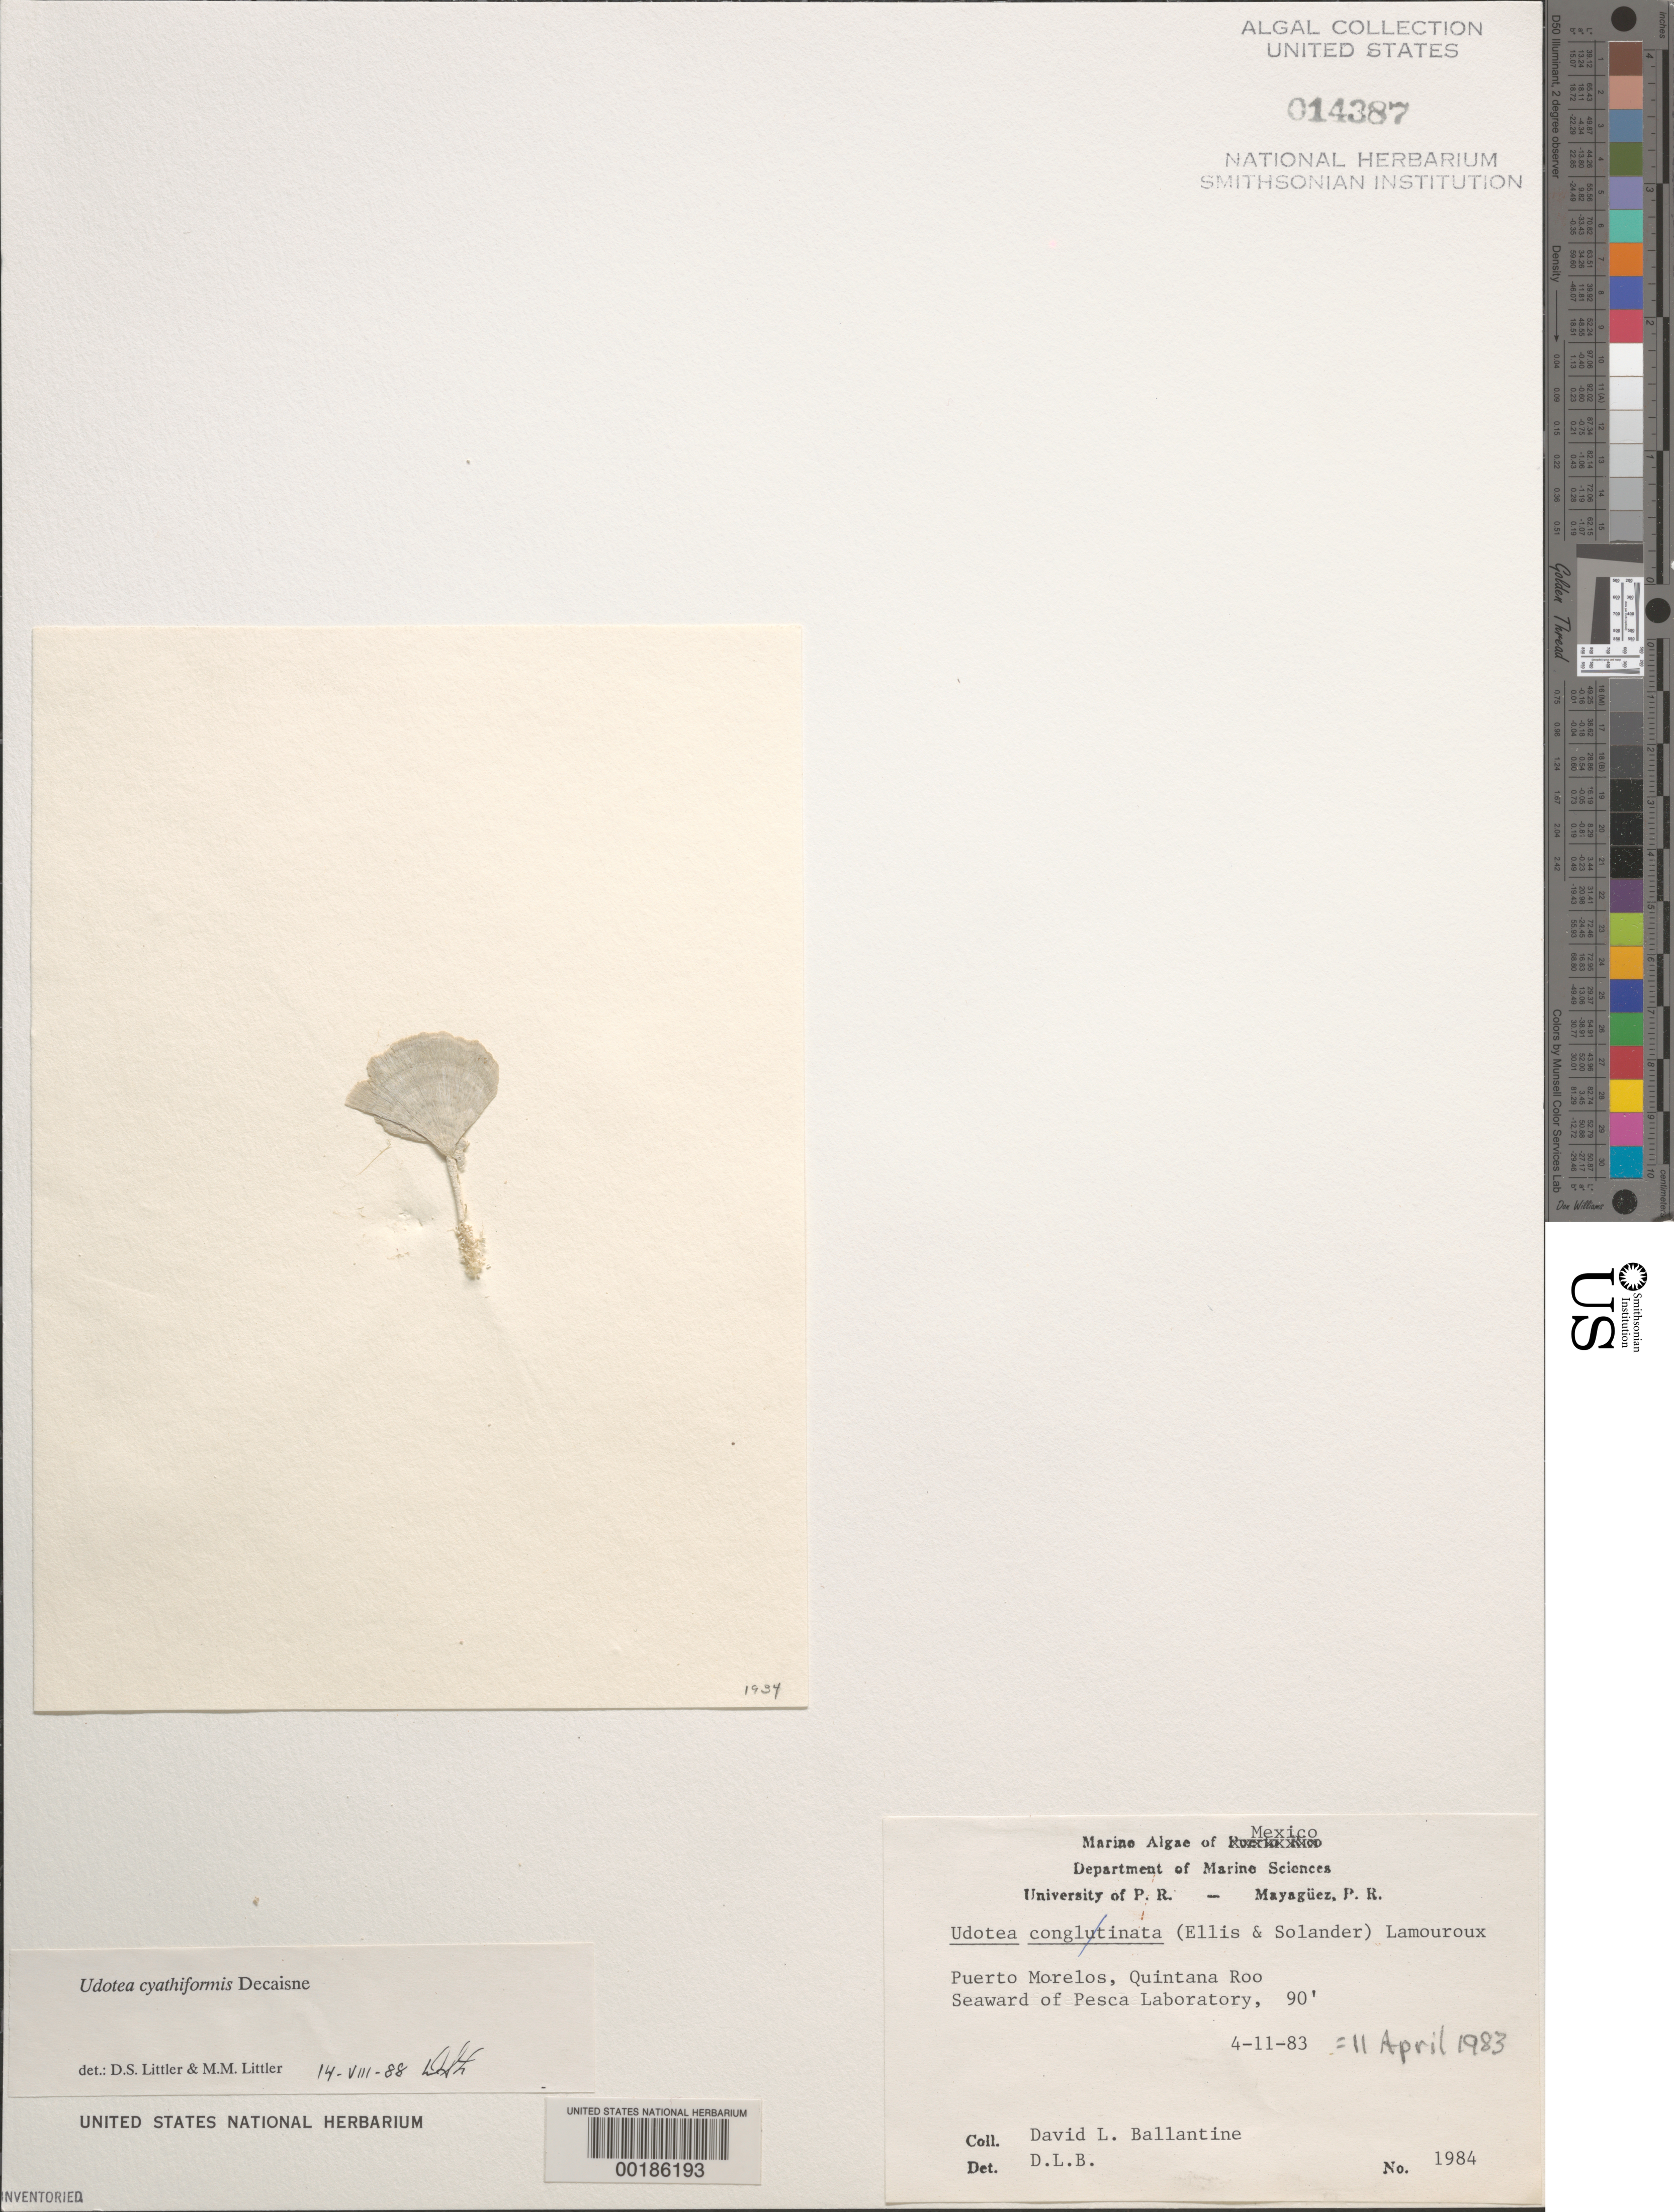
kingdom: Plantae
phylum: Chlorophyta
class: Ulvophyceae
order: Bryopsidales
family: Udoteaceae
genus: Udotea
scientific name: Udotea cyathiformis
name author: Decne.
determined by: Littler, D. S.; Littler, M. M.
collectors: D.L. Ballantine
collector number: DLB 1984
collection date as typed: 11 Apr 1983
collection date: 1983-04-11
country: Mexico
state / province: Quintana Roo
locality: Puerto Morelos, Pesca Laboratory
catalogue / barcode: US 14387